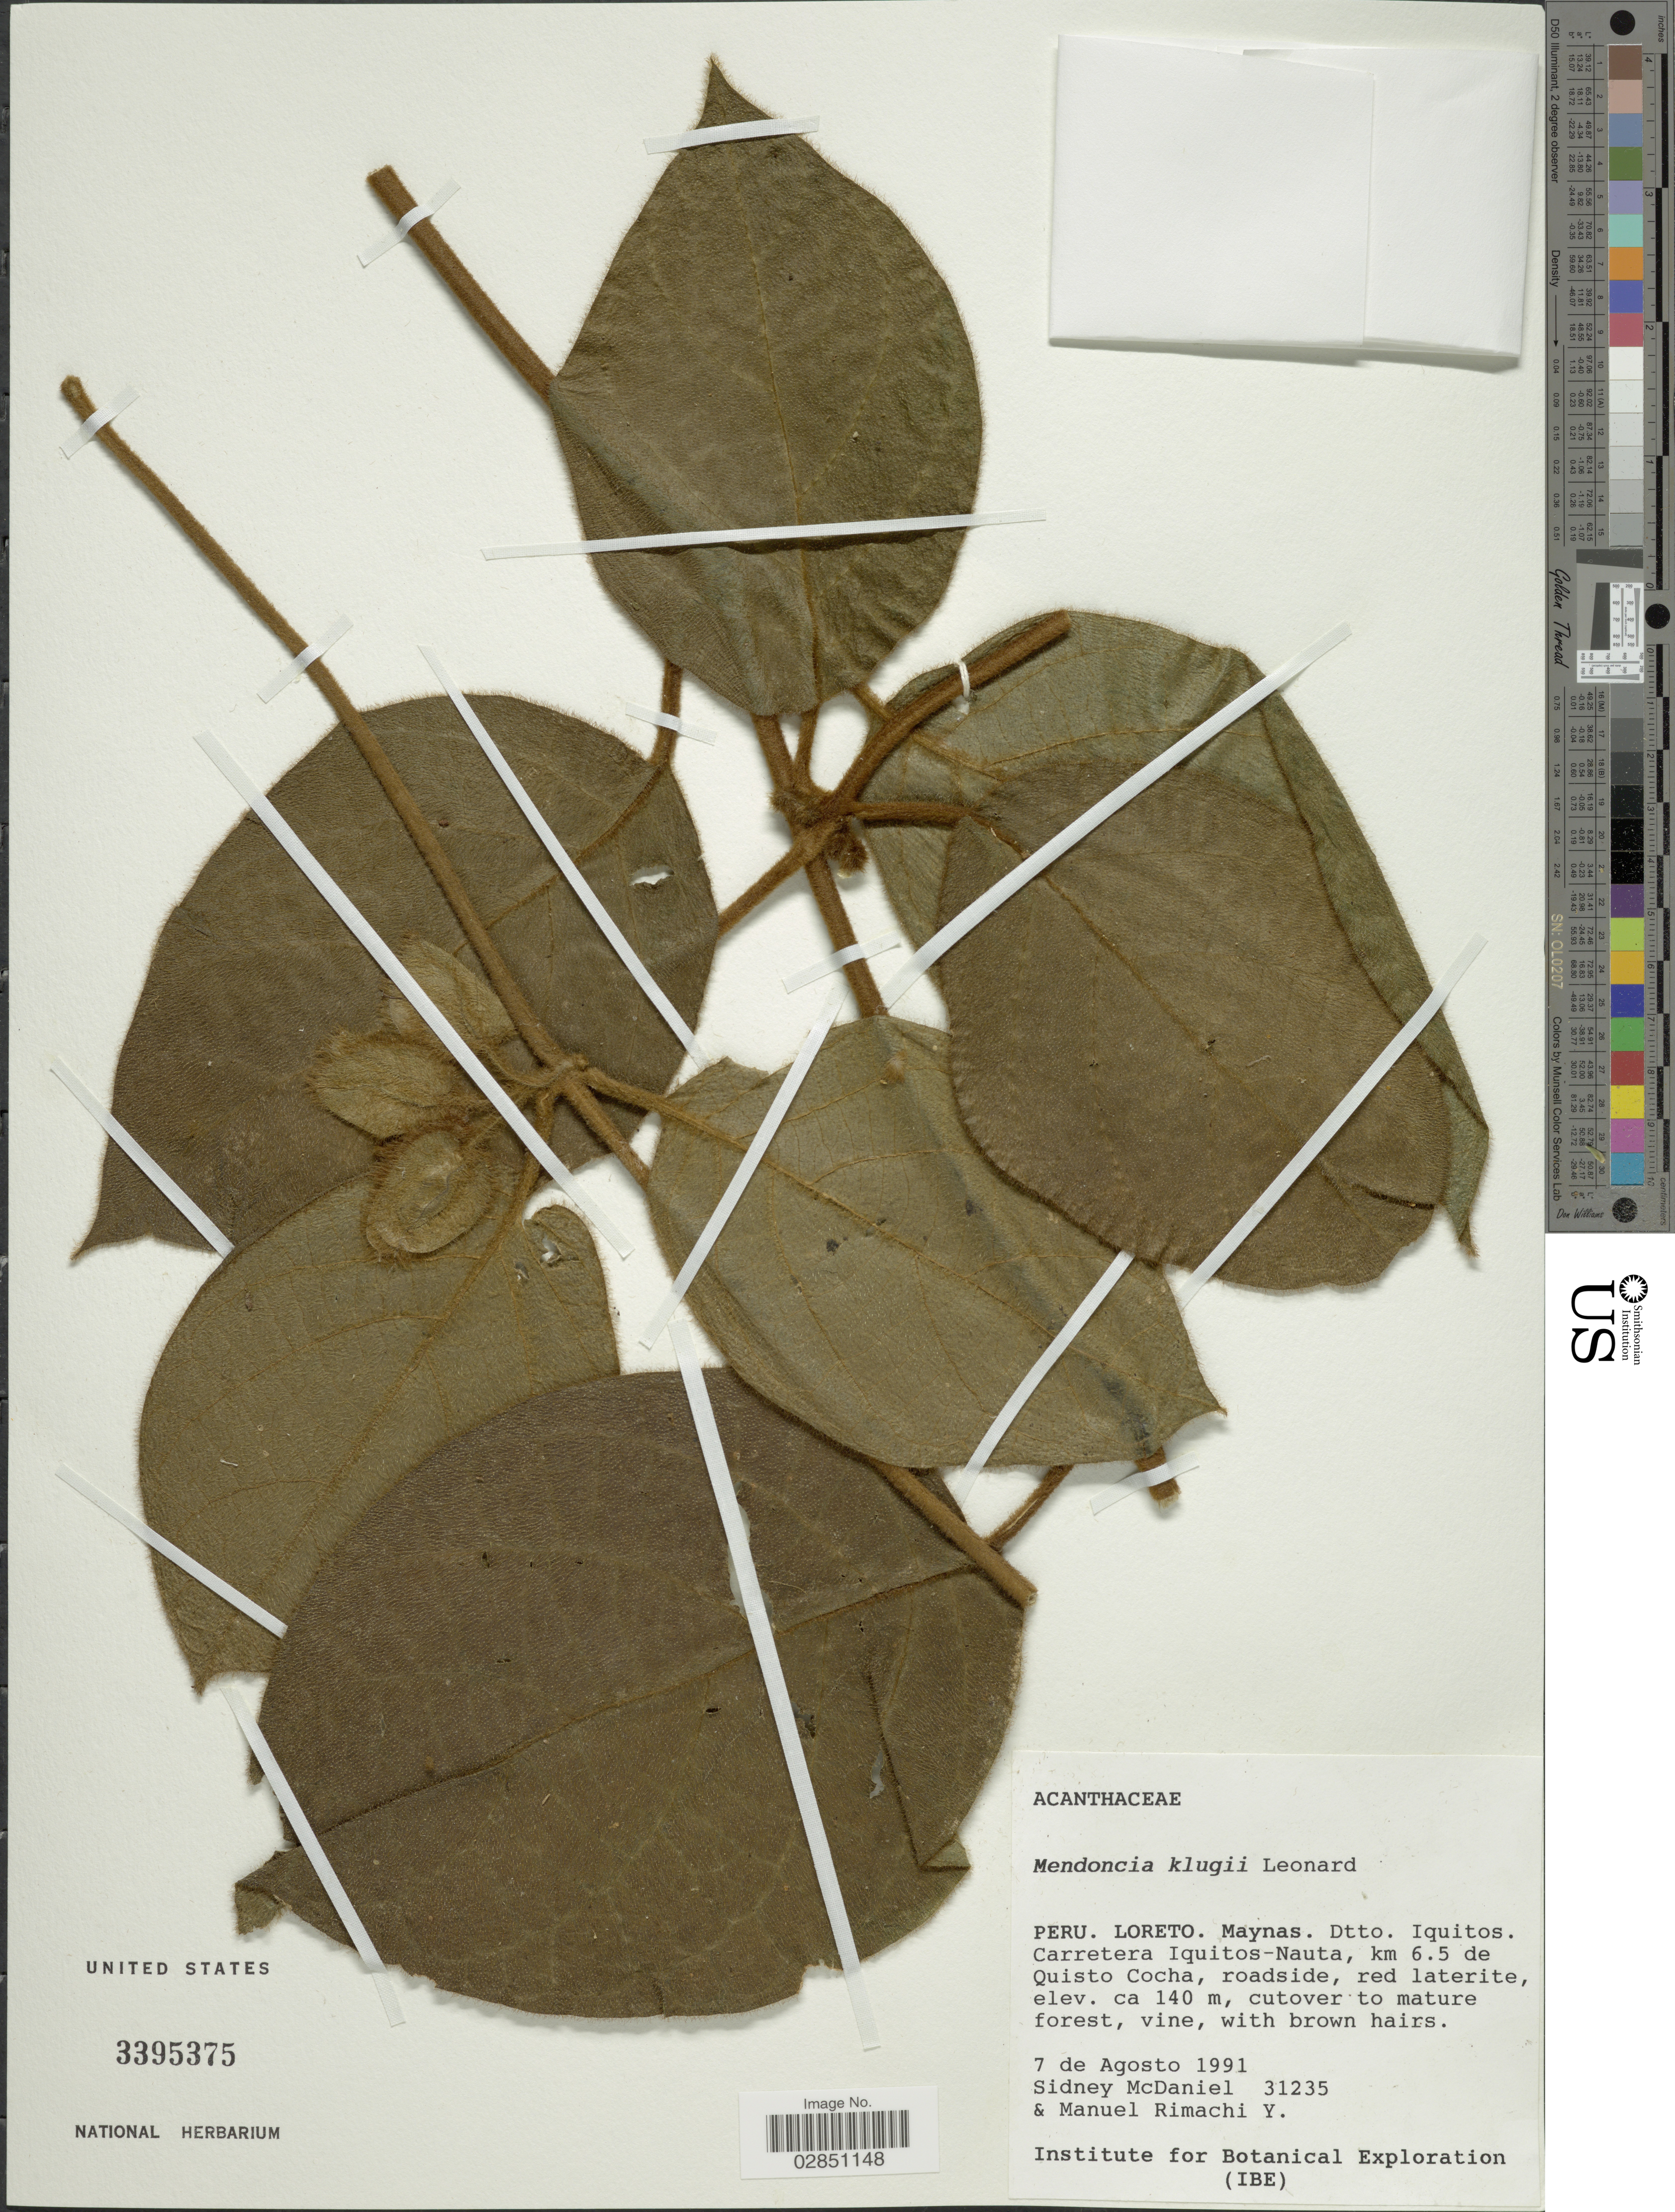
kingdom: Plantae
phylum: Tracheophyta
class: Magnoliopsida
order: Lamiales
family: Acanthaceae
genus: Mendoncia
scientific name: Mendoncia klugii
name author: Leonard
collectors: S. McDaniel & M. Rimachi Y.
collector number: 31235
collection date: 1991-08-07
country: Peru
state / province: Loreto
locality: Maynas. Dtto. Iquitos. Carretera Iquitos-Nauta, km 6.5 de Quisto Cocha.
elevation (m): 140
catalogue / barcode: US 3395375